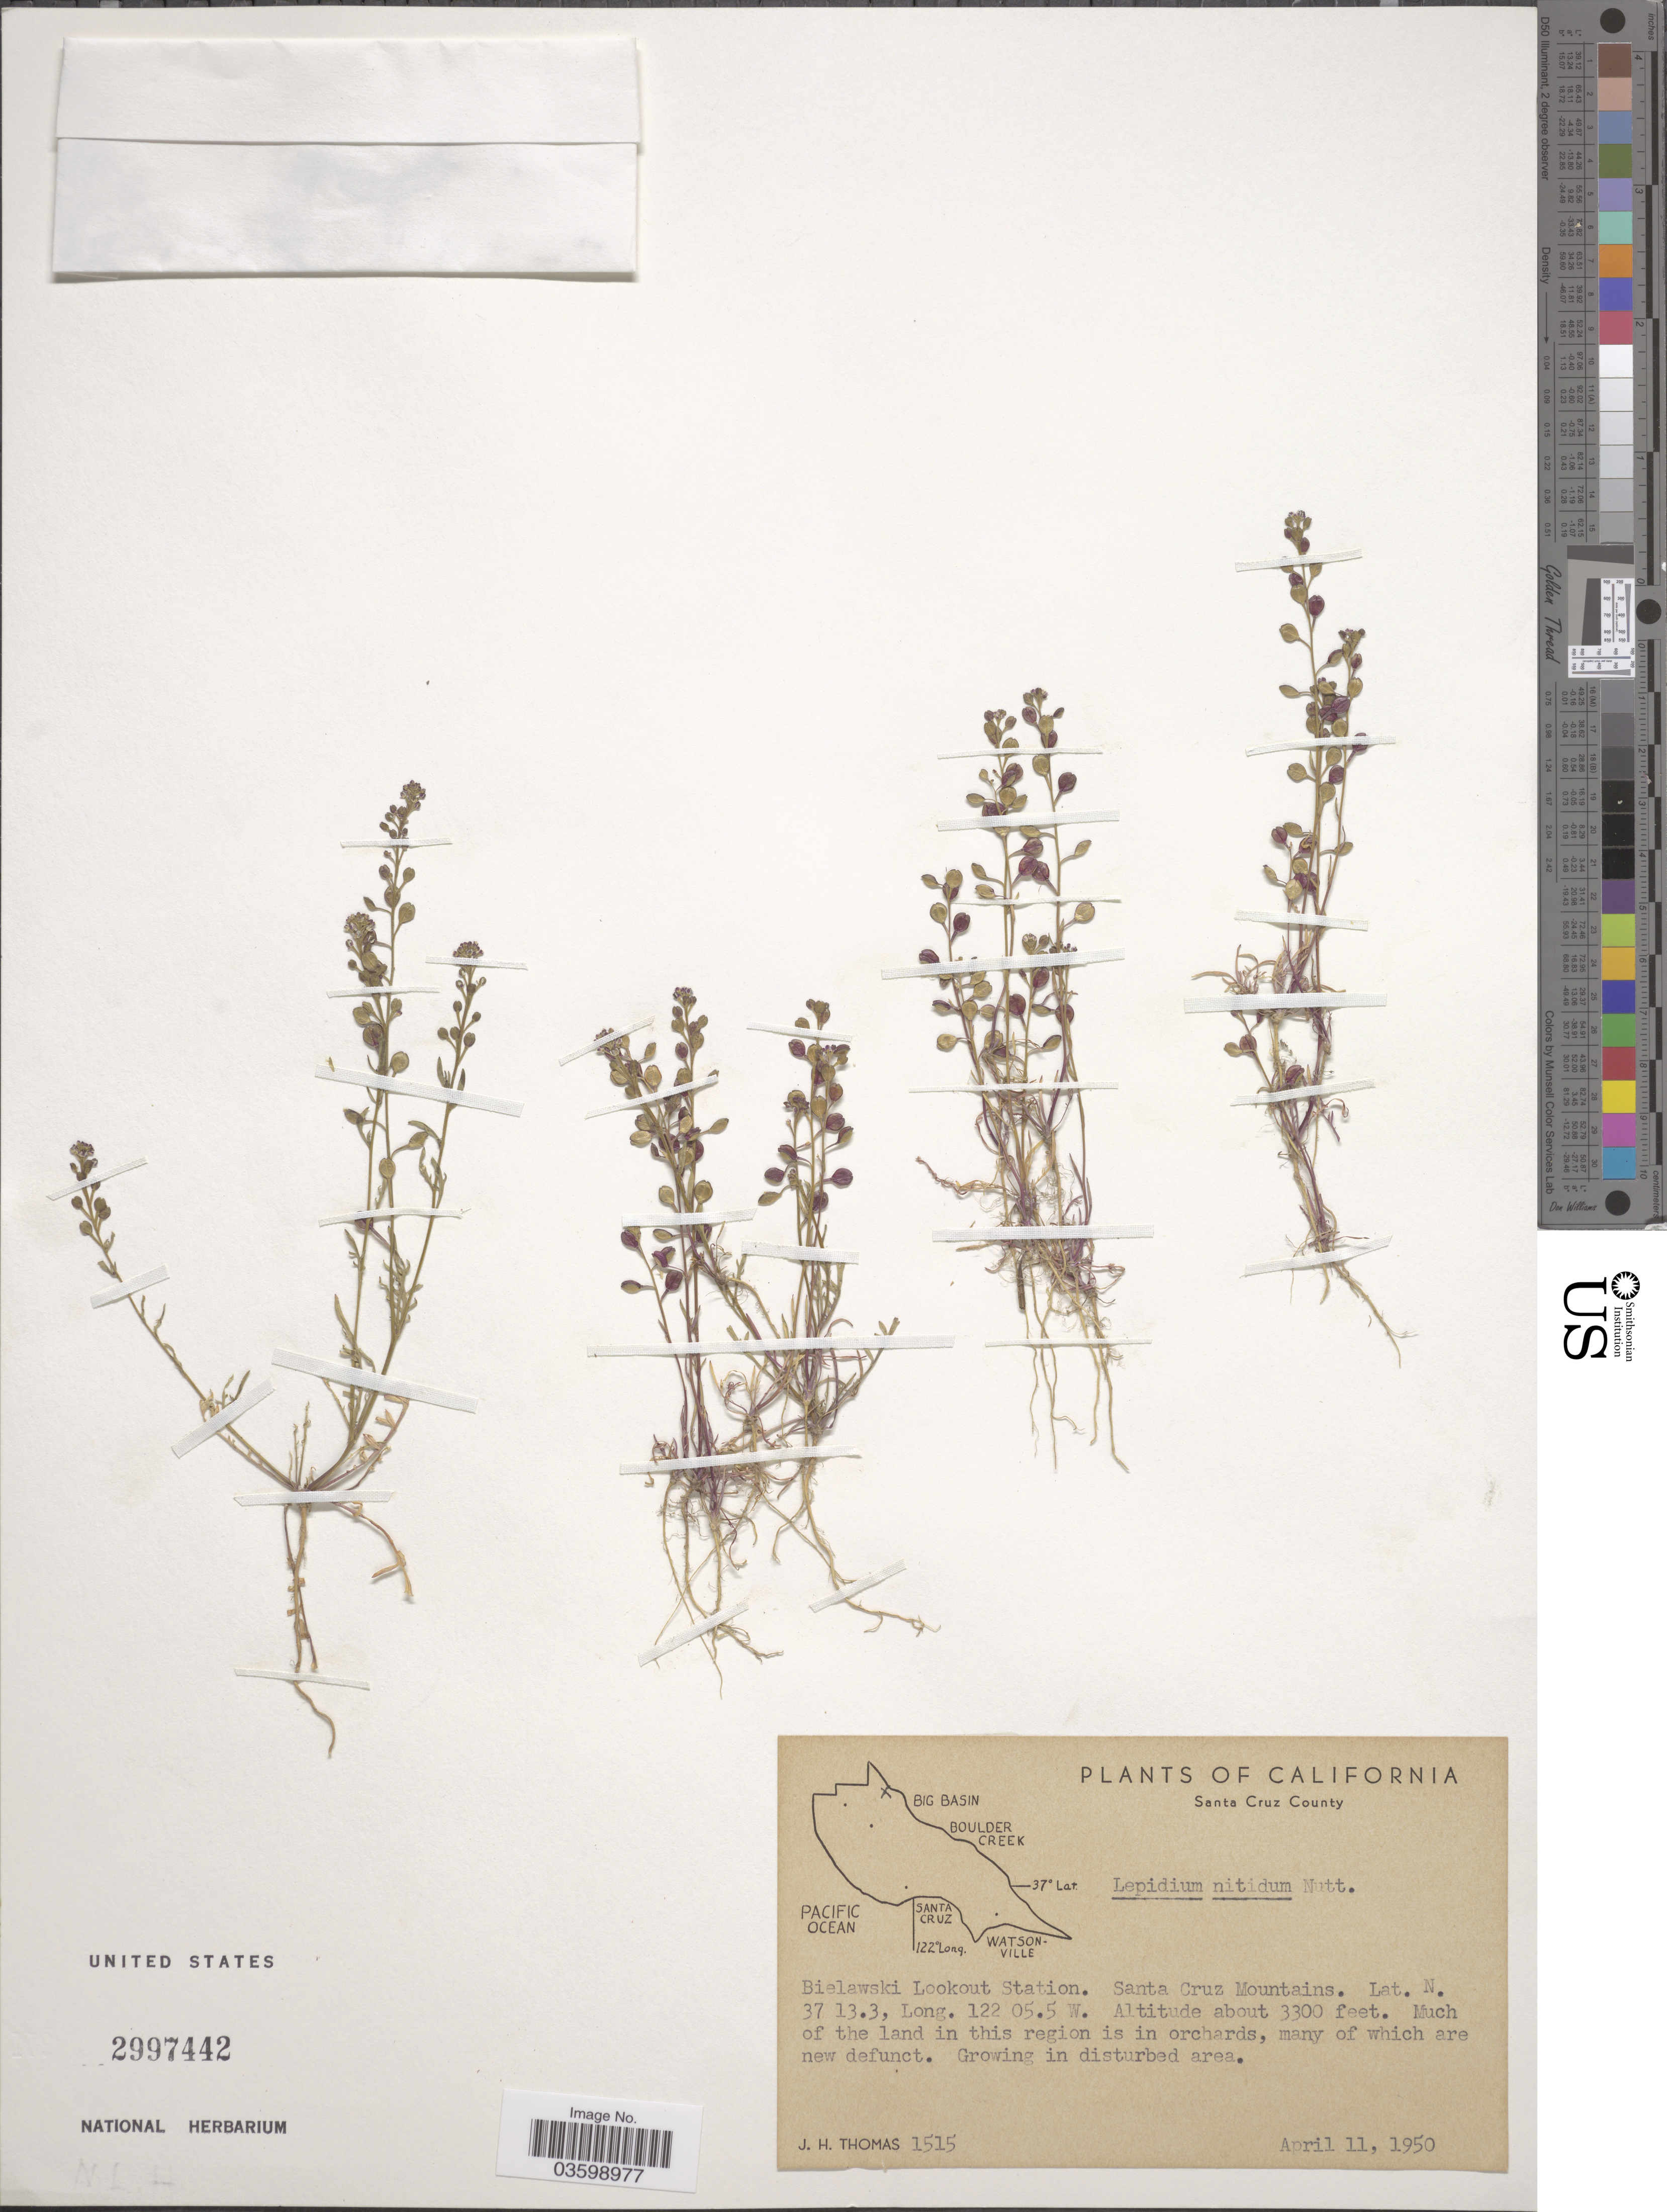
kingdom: Plantae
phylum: Tracheophyta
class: Magnoliopsida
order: Brassicales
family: Brassicaceae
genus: Lepidium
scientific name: Lepidium nitidum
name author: Nutt.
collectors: J. H. Thomas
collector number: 1515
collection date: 1950-04-11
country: United States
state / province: California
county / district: Santa Cruz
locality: Santa Cruz County. Bielawski Lookout Station. Santa Cruz Mountains.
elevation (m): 1006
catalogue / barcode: US 2997442